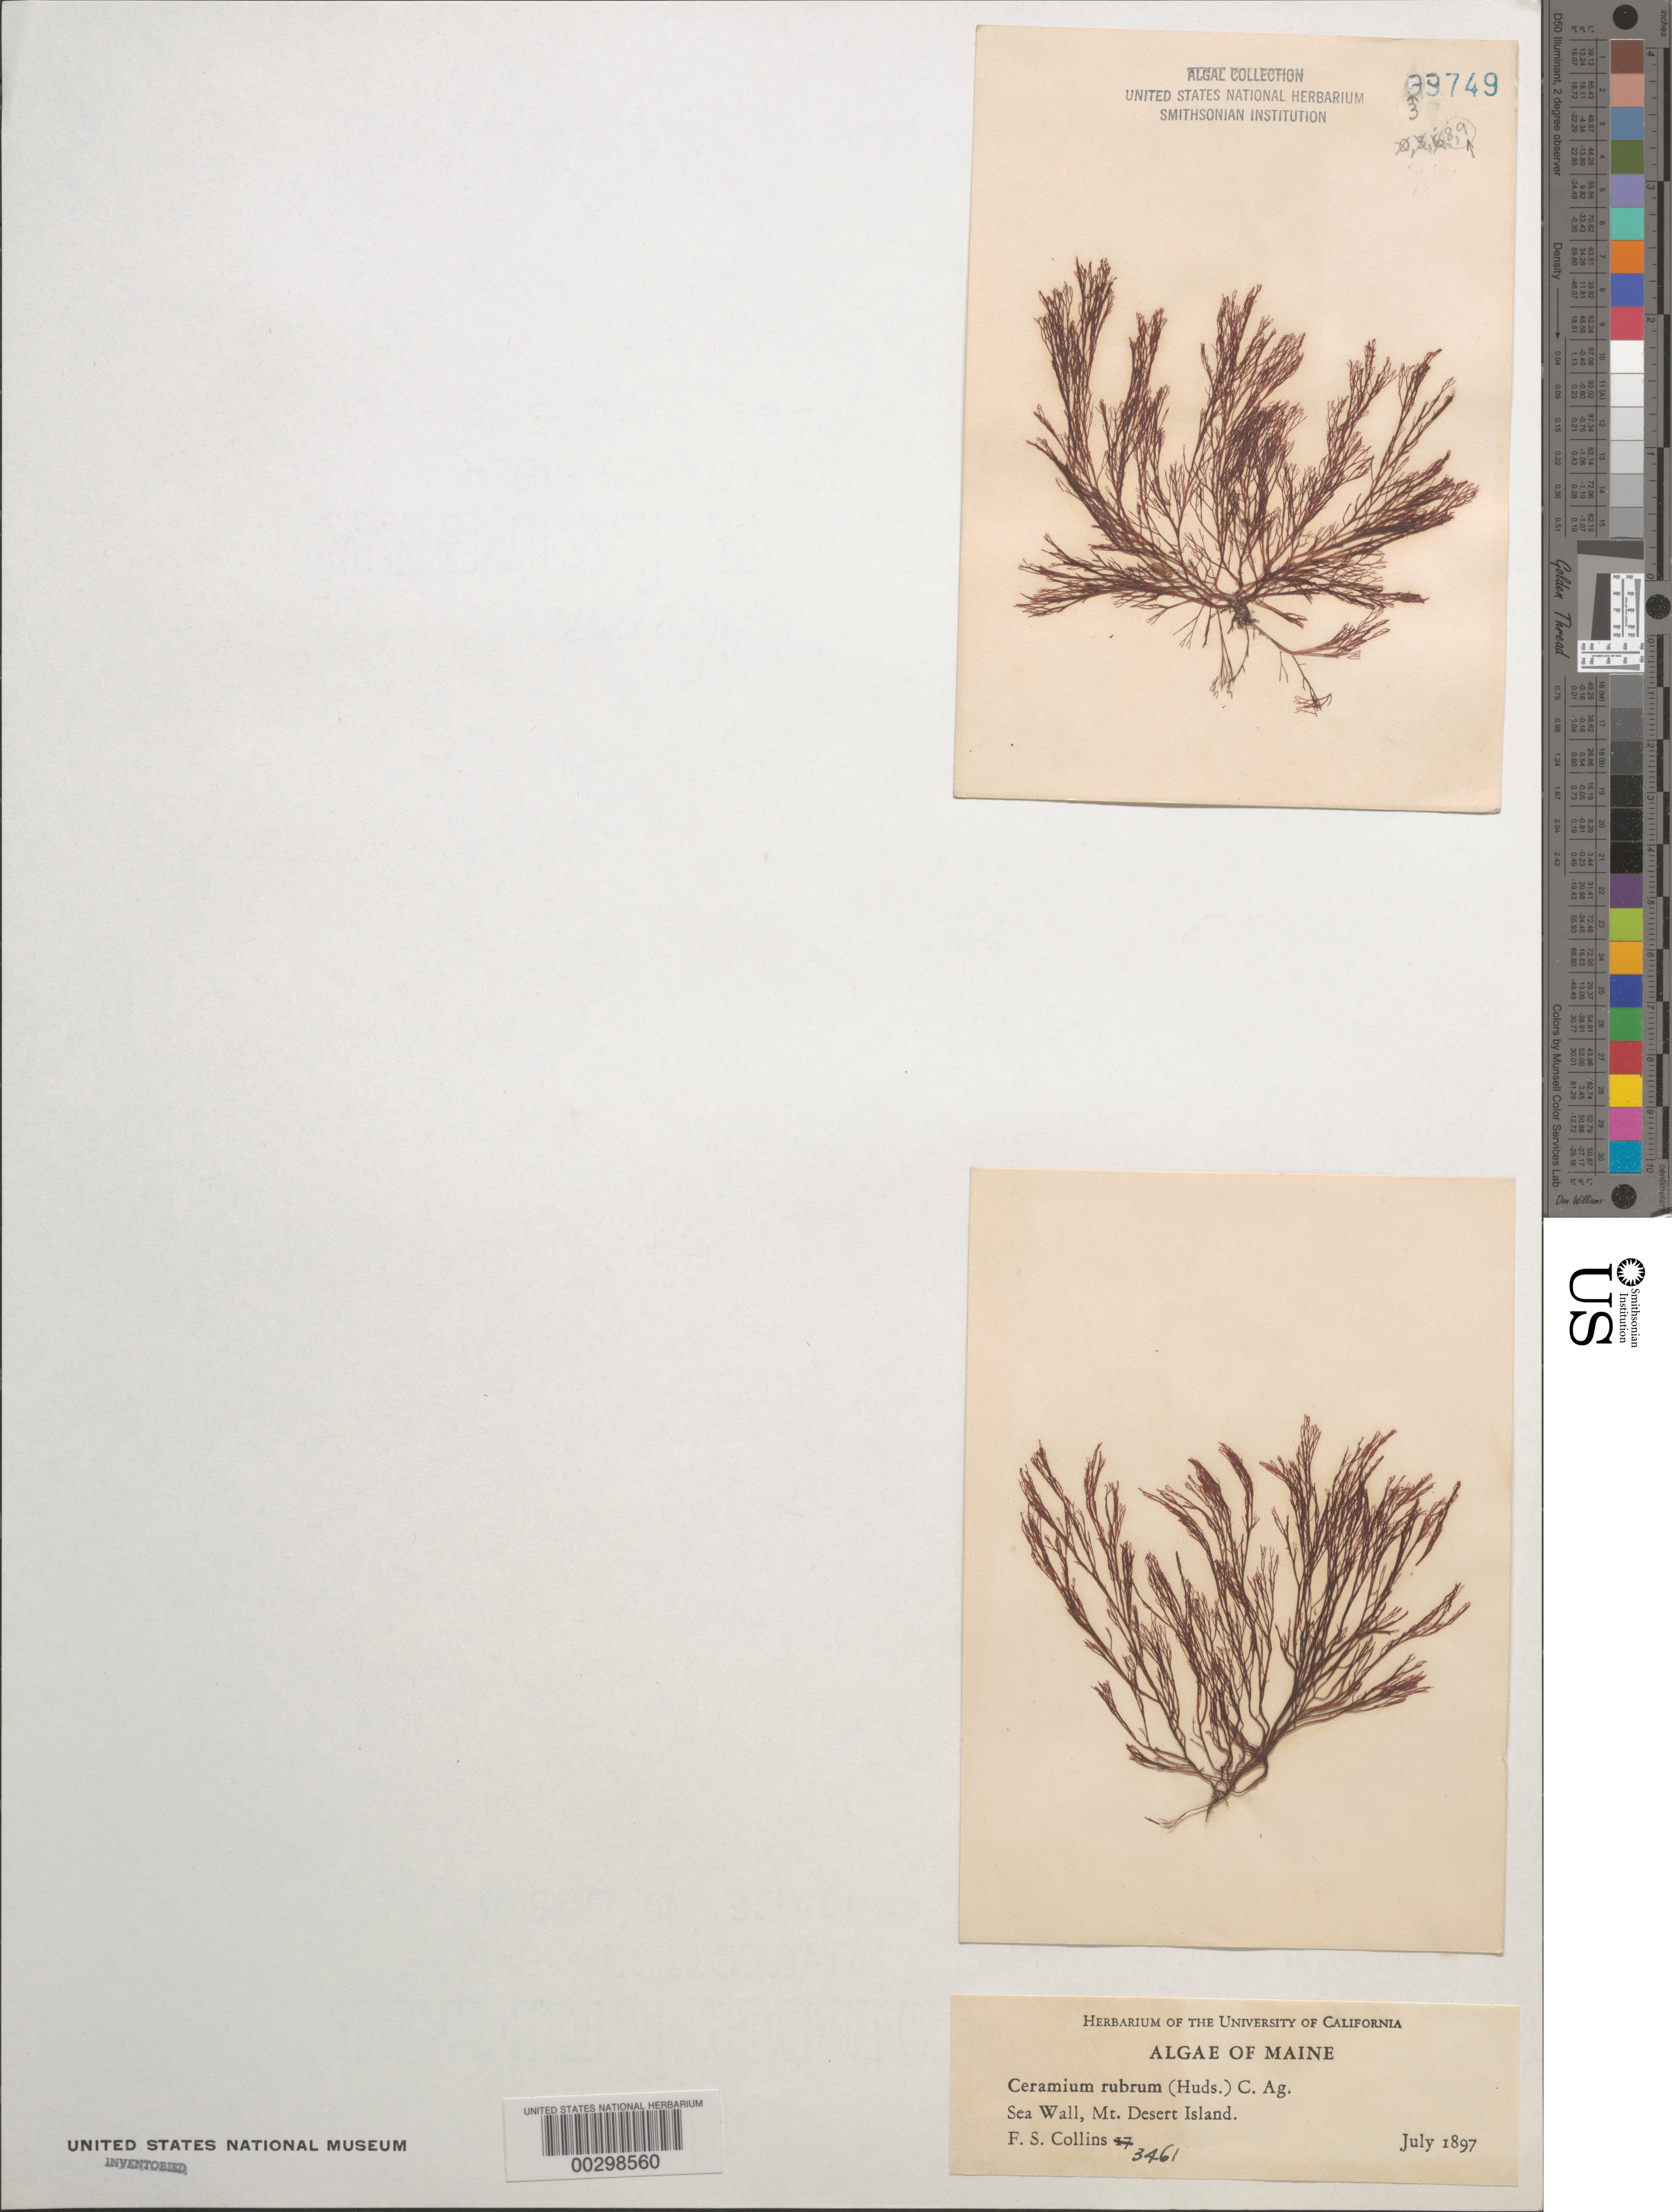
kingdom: Plantae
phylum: Rhodophyta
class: Florideophyceae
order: Ceramiales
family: Ceramiaceae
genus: Ceramium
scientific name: Ceramium rubrum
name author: C. Agardh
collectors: F. Collins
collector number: FSC 3461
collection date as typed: Jul 1897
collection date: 1897-07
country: United States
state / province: Maine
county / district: Hancock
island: Mount Desert Island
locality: Sea wall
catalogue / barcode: US 39749